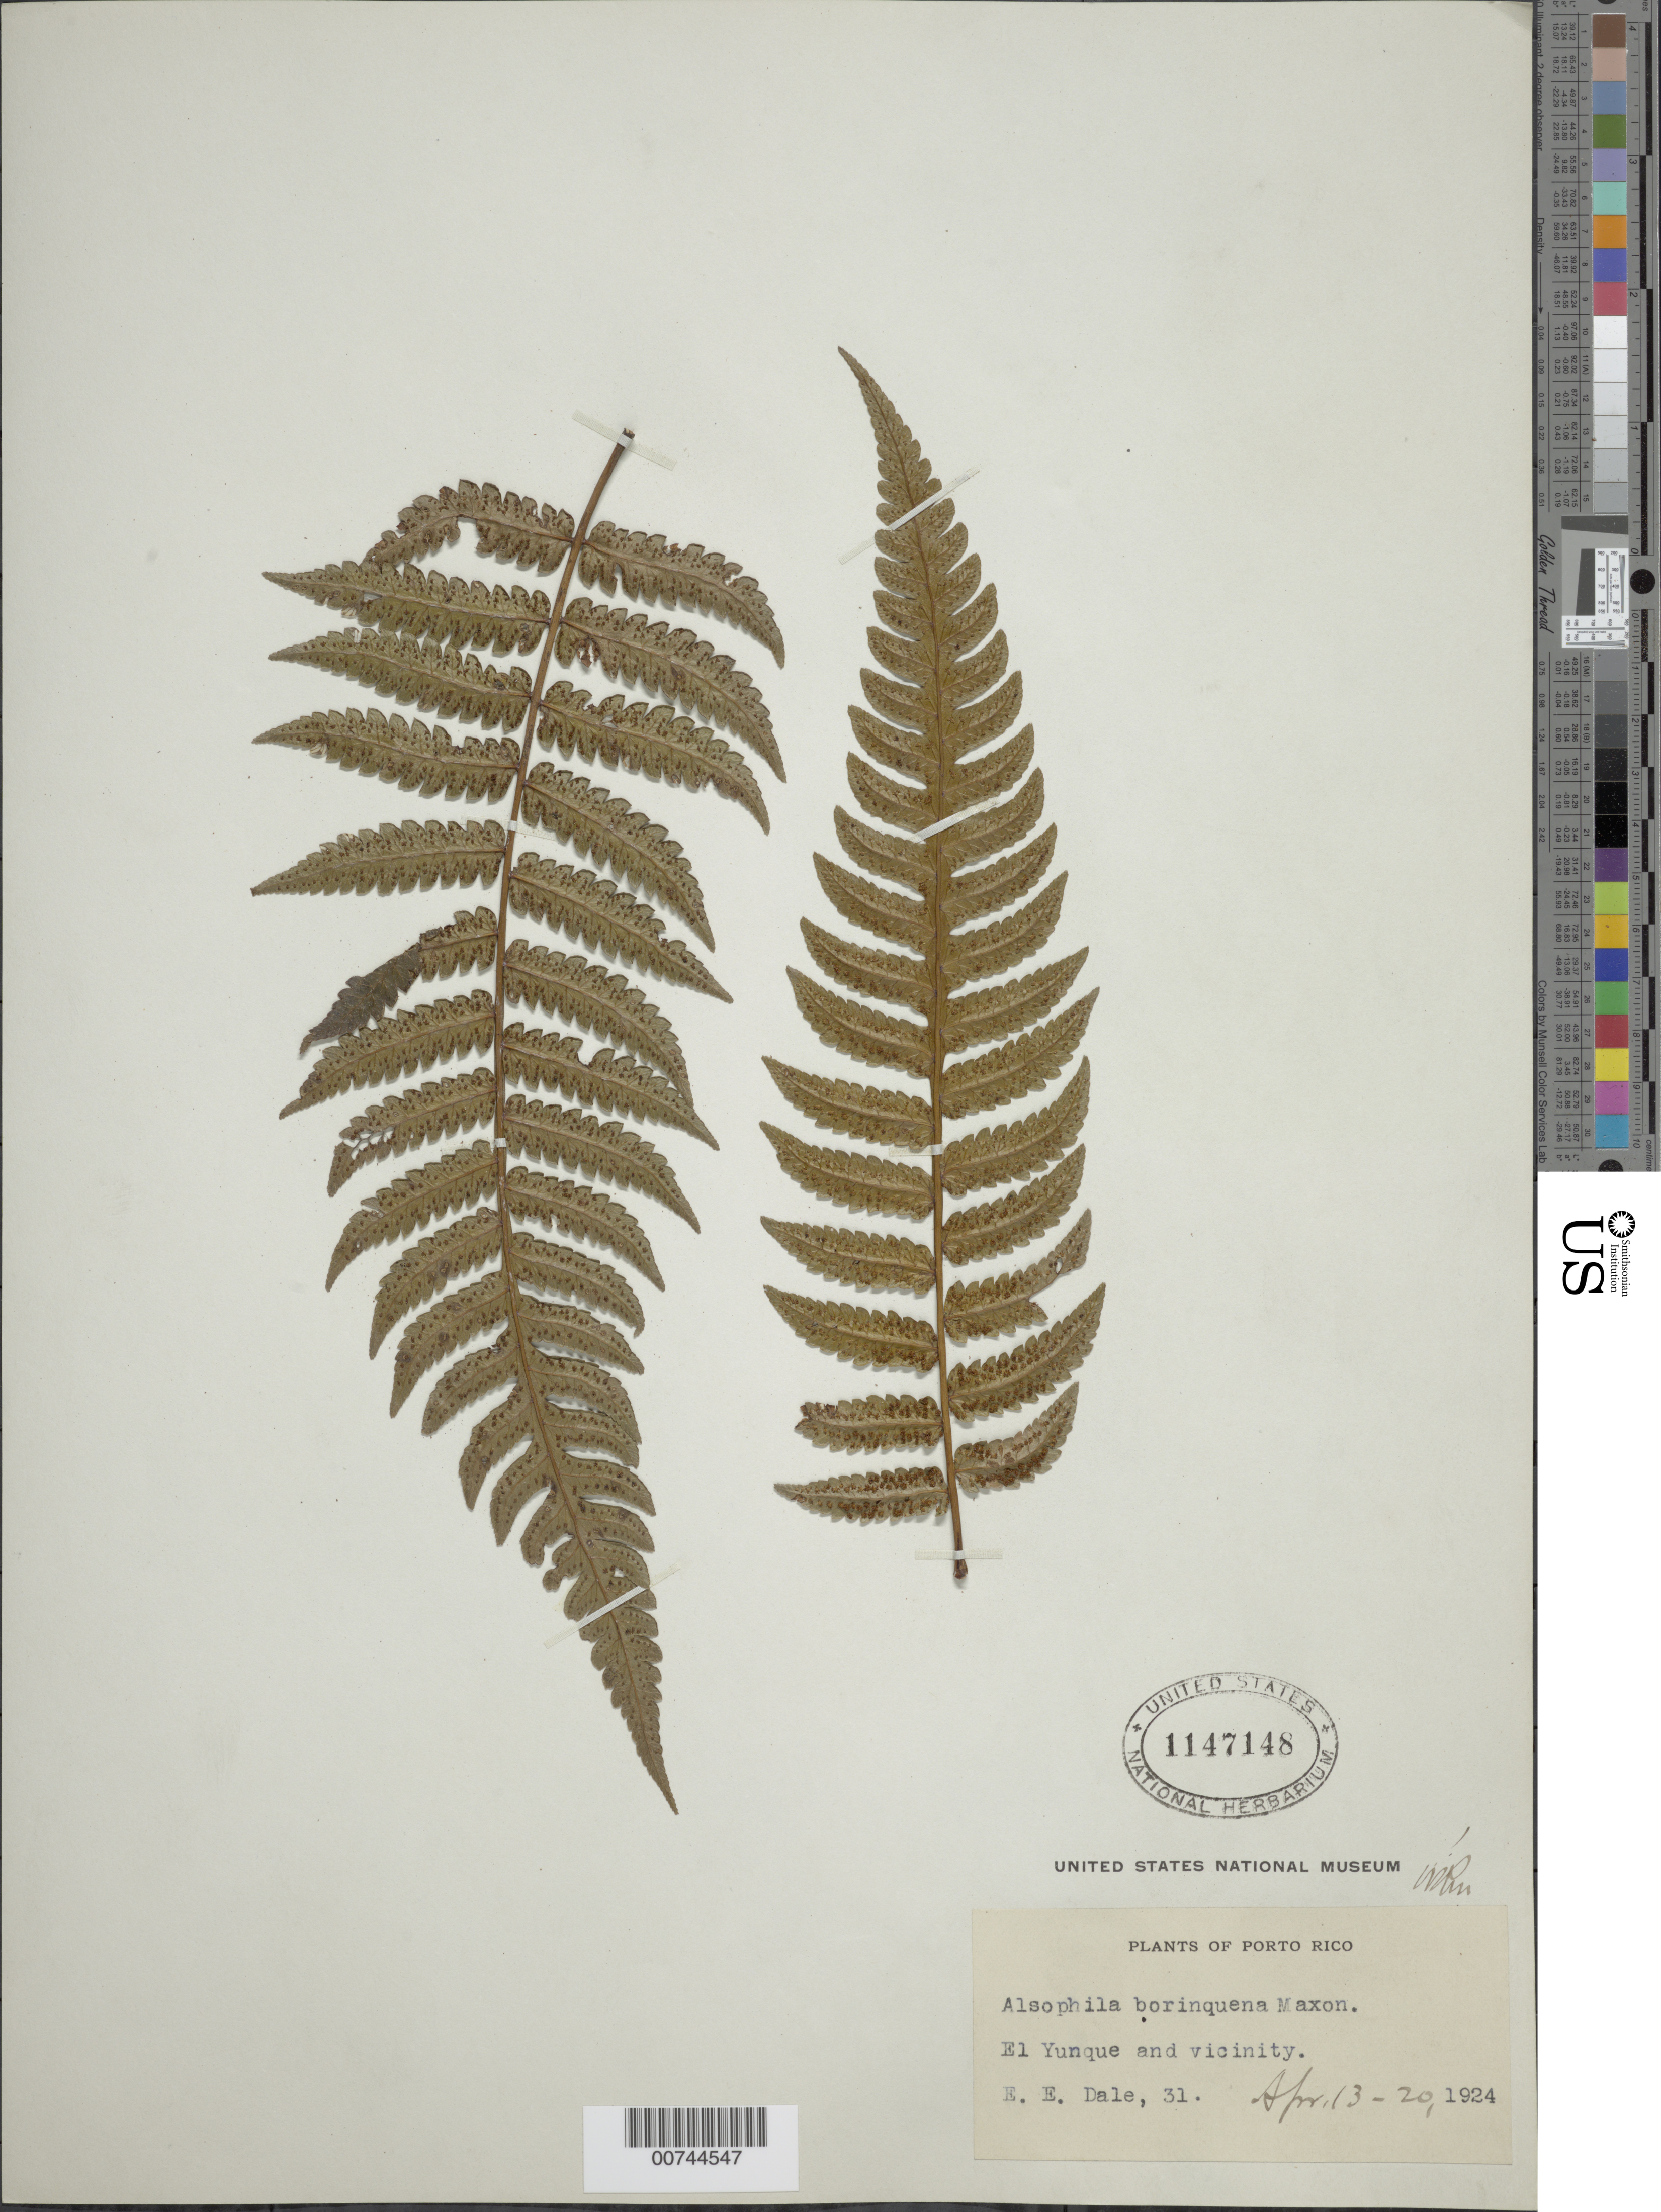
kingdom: Plantae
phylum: Tracheophyta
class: Polypodiopsida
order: Cyatheales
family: Cyatheaceae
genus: Cyathea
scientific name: Cyathea borinquena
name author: (Maxon) Domin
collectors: E. Dale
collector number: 31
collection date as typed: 13 Apr 1924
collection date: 1924-04-13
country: Puerto Rico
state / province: Río Grande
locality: El Yunque and vicinity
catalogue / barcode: US 1147148